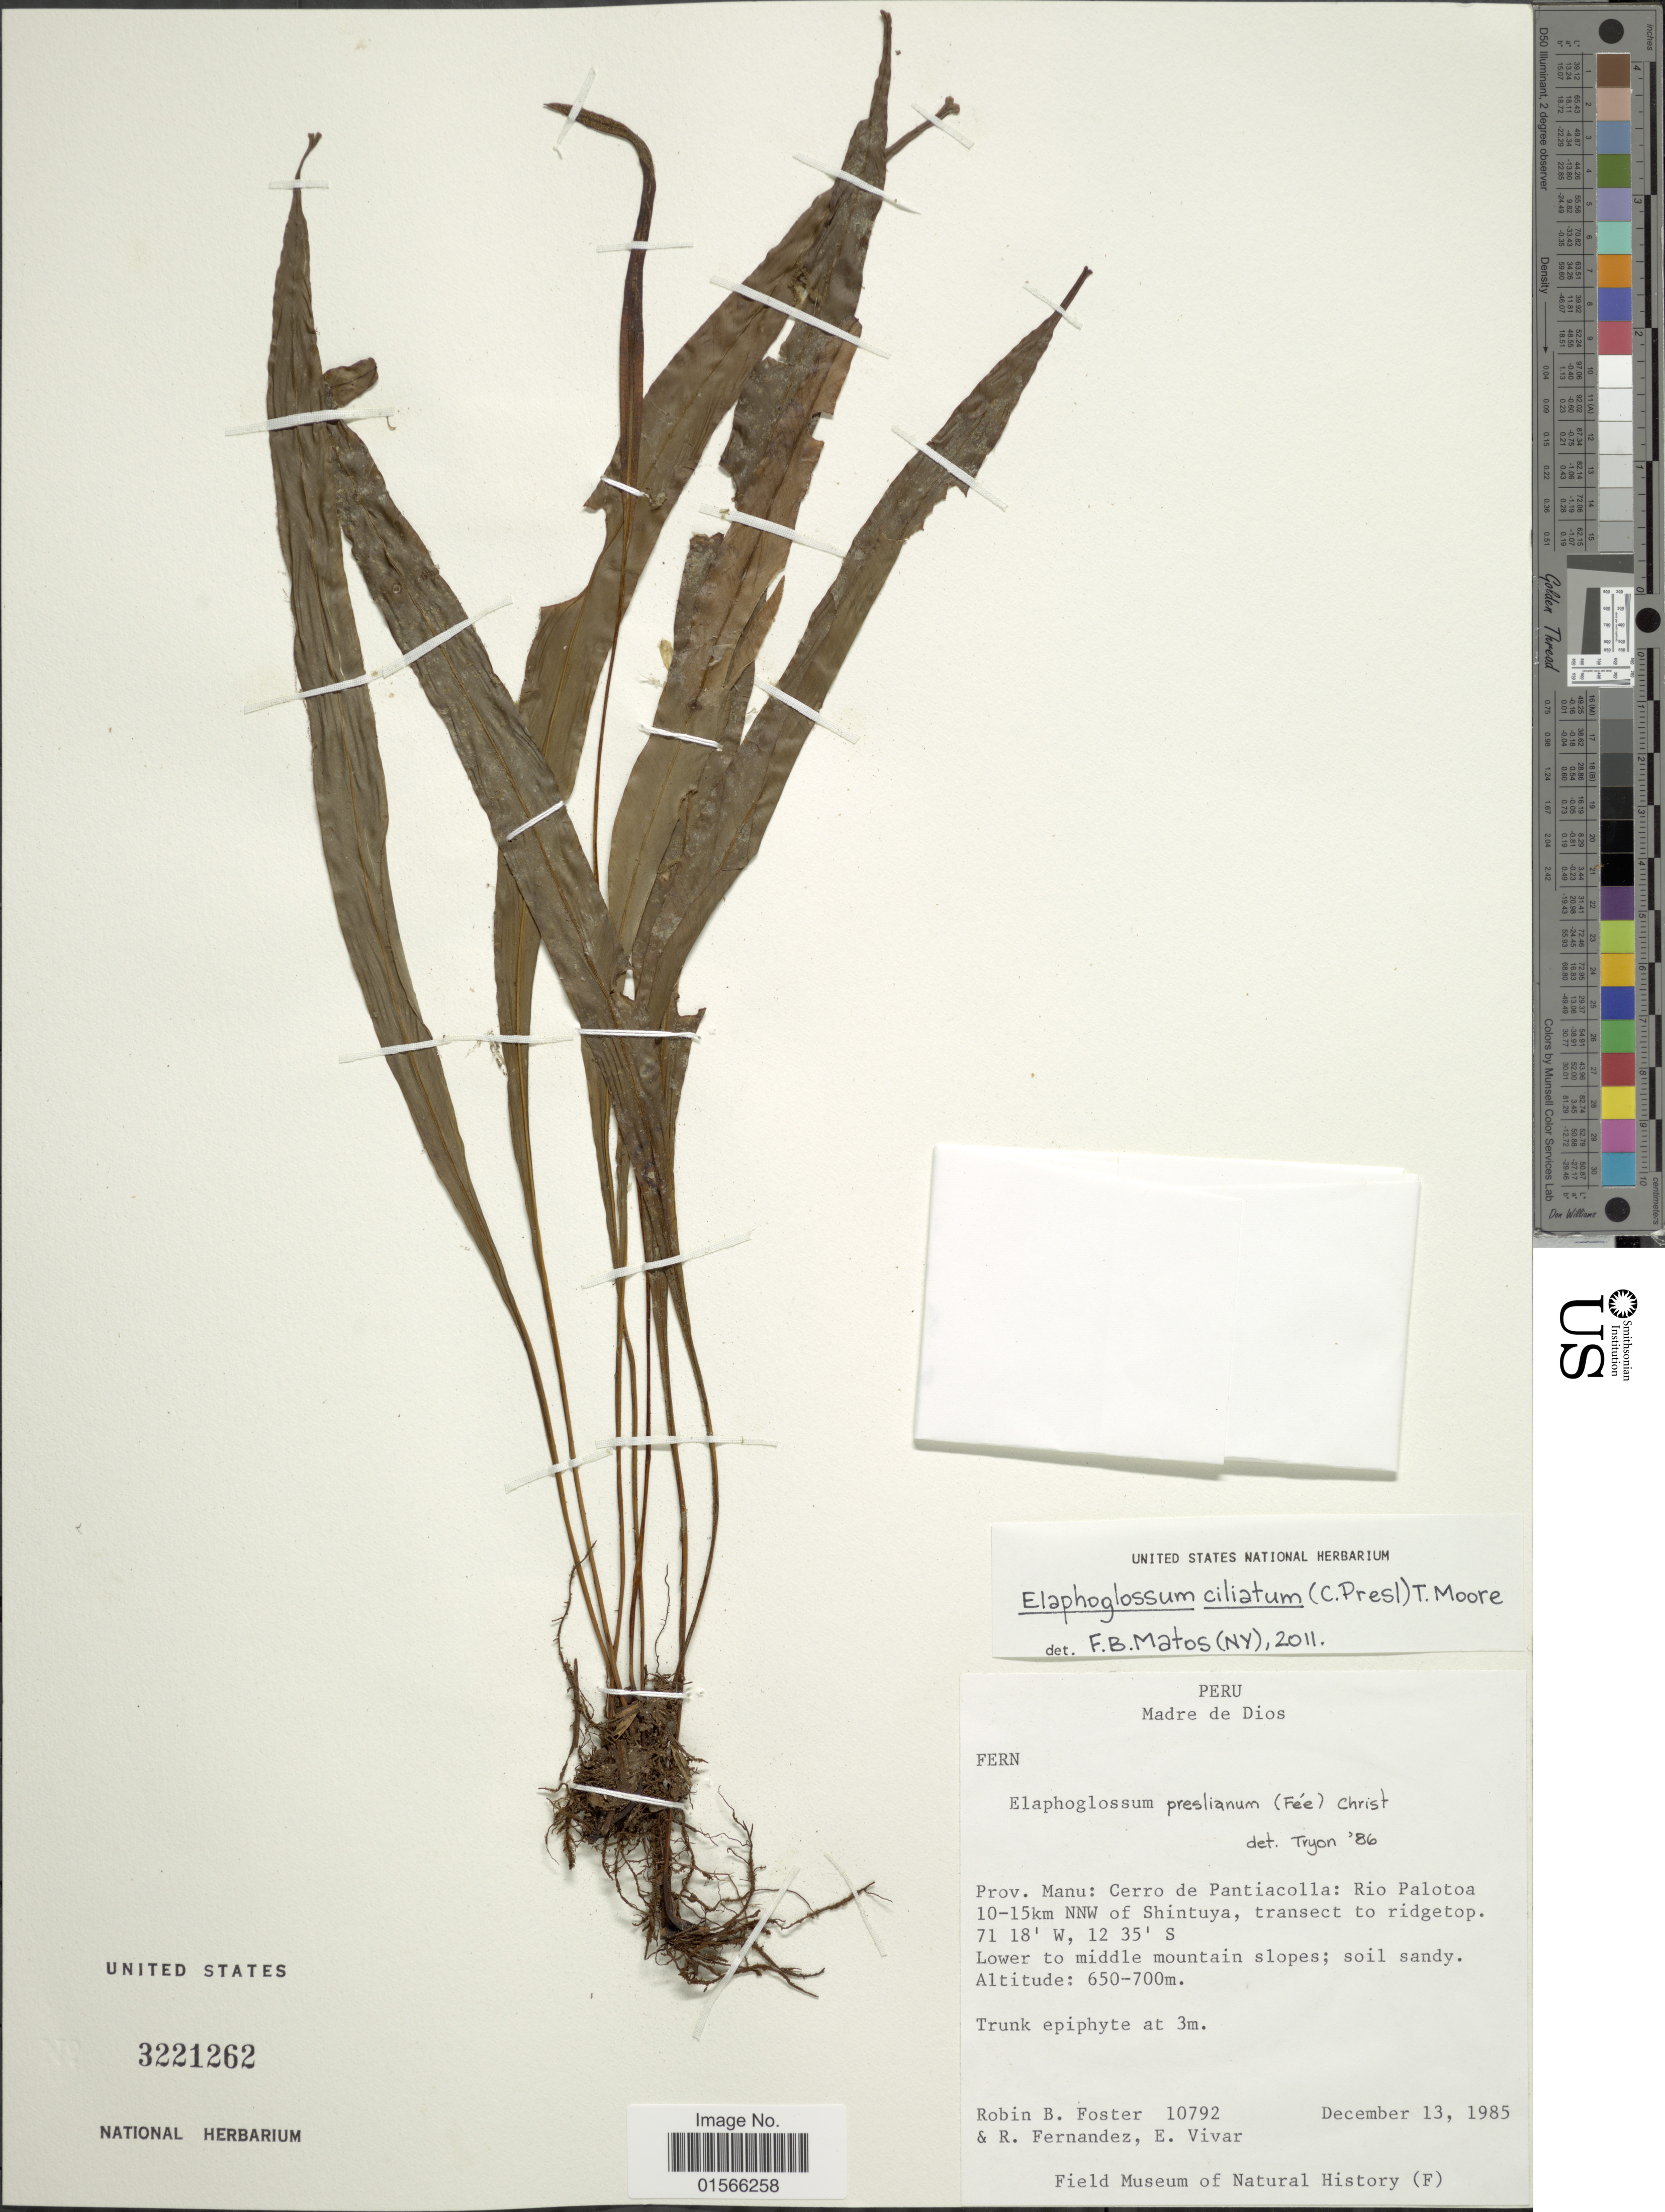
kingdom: Plantae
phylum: Tracheophyta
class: Polypodiopsida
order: Polypodiales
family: Dryopteridaceae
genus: Elaphoglossum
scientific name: Elaphoglossum ciliatum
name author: (C. Presl) T. Moore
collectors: R. B. Foster, R. Fernandez & E. Vivar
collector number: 10792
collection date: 1985-12-13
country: Peru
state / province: Madre de Dios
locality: Prov. Manu: Cerro de Pantiacolla: Rio Palotoa 10-15km NNW of Shintuya, transect to ridgetop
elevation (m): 650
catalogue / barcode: US 3221262